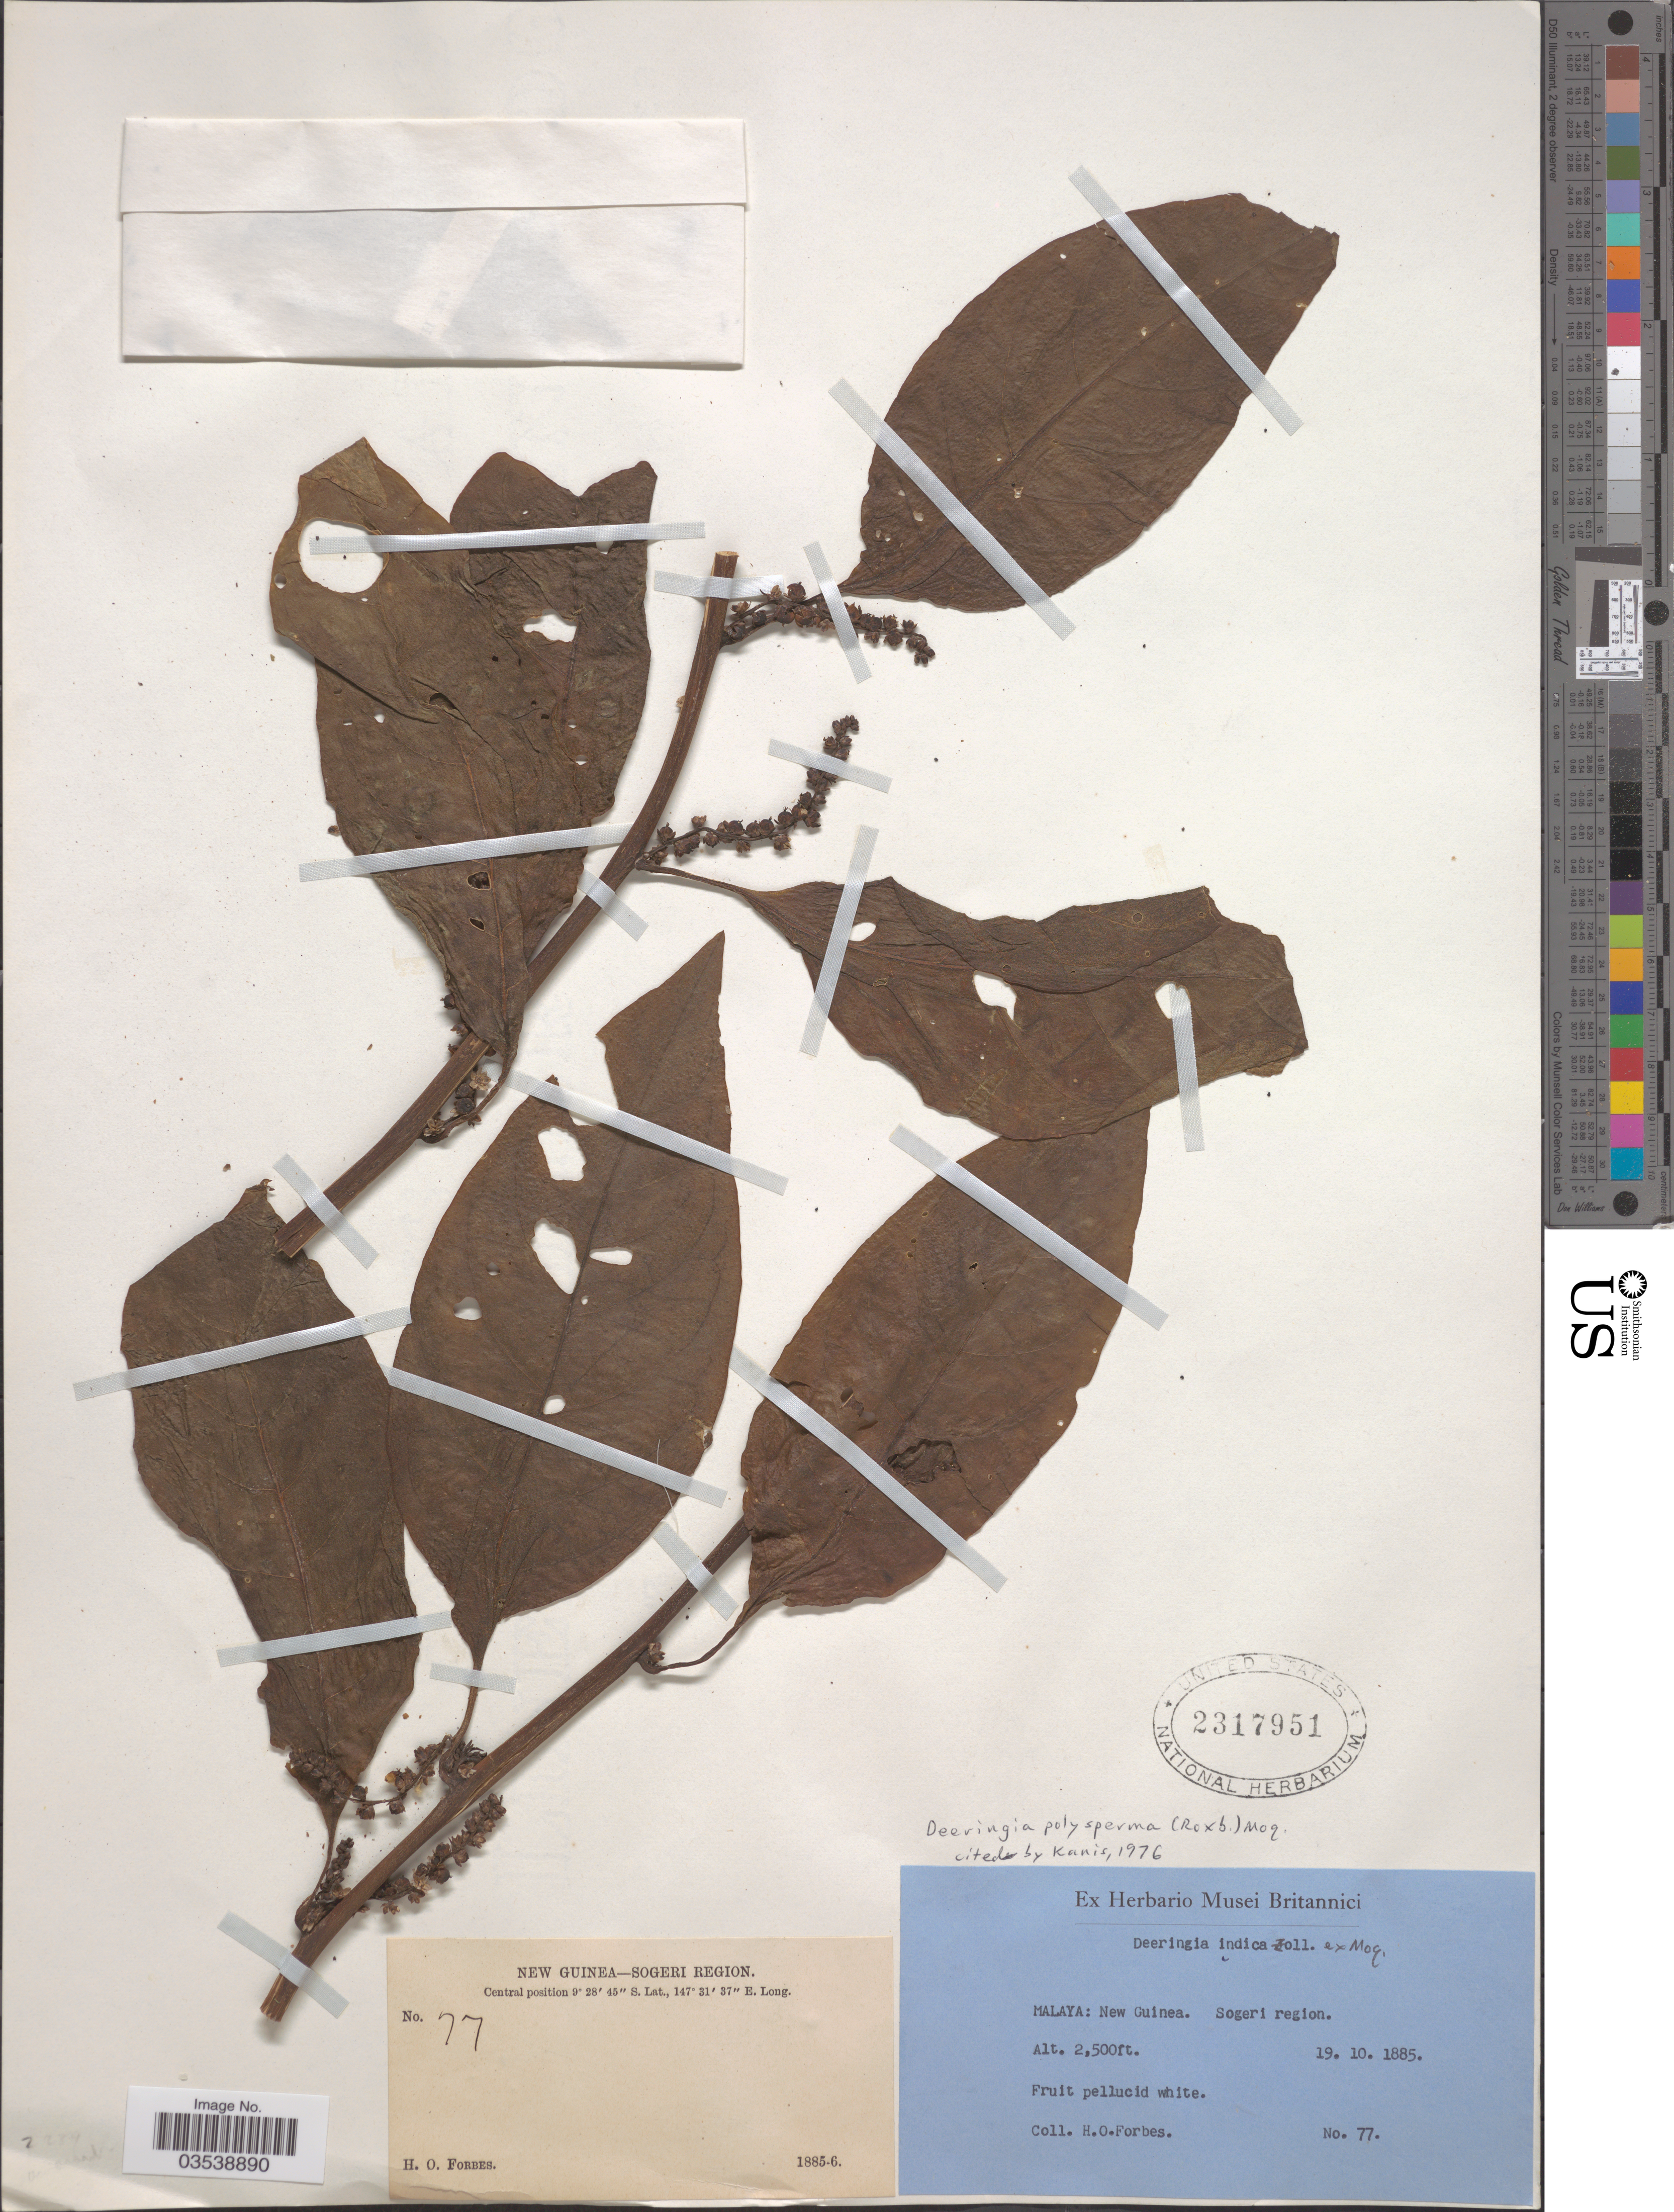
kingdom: Plantae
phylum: Tracheophyta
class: Magnoliopsida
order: Caryophyllales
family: Amaranthaceae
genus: Deeringia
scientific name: Deeringia polysperma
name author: (Roxb.) Moq.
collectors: H. O. Forbes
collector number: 77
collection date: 1885-10-19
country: Papua New Guinea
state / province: Central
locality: Malaya: New Guinea. Sogeri region. Central position [unsure placement]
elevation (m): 762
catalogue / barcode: US 2317951